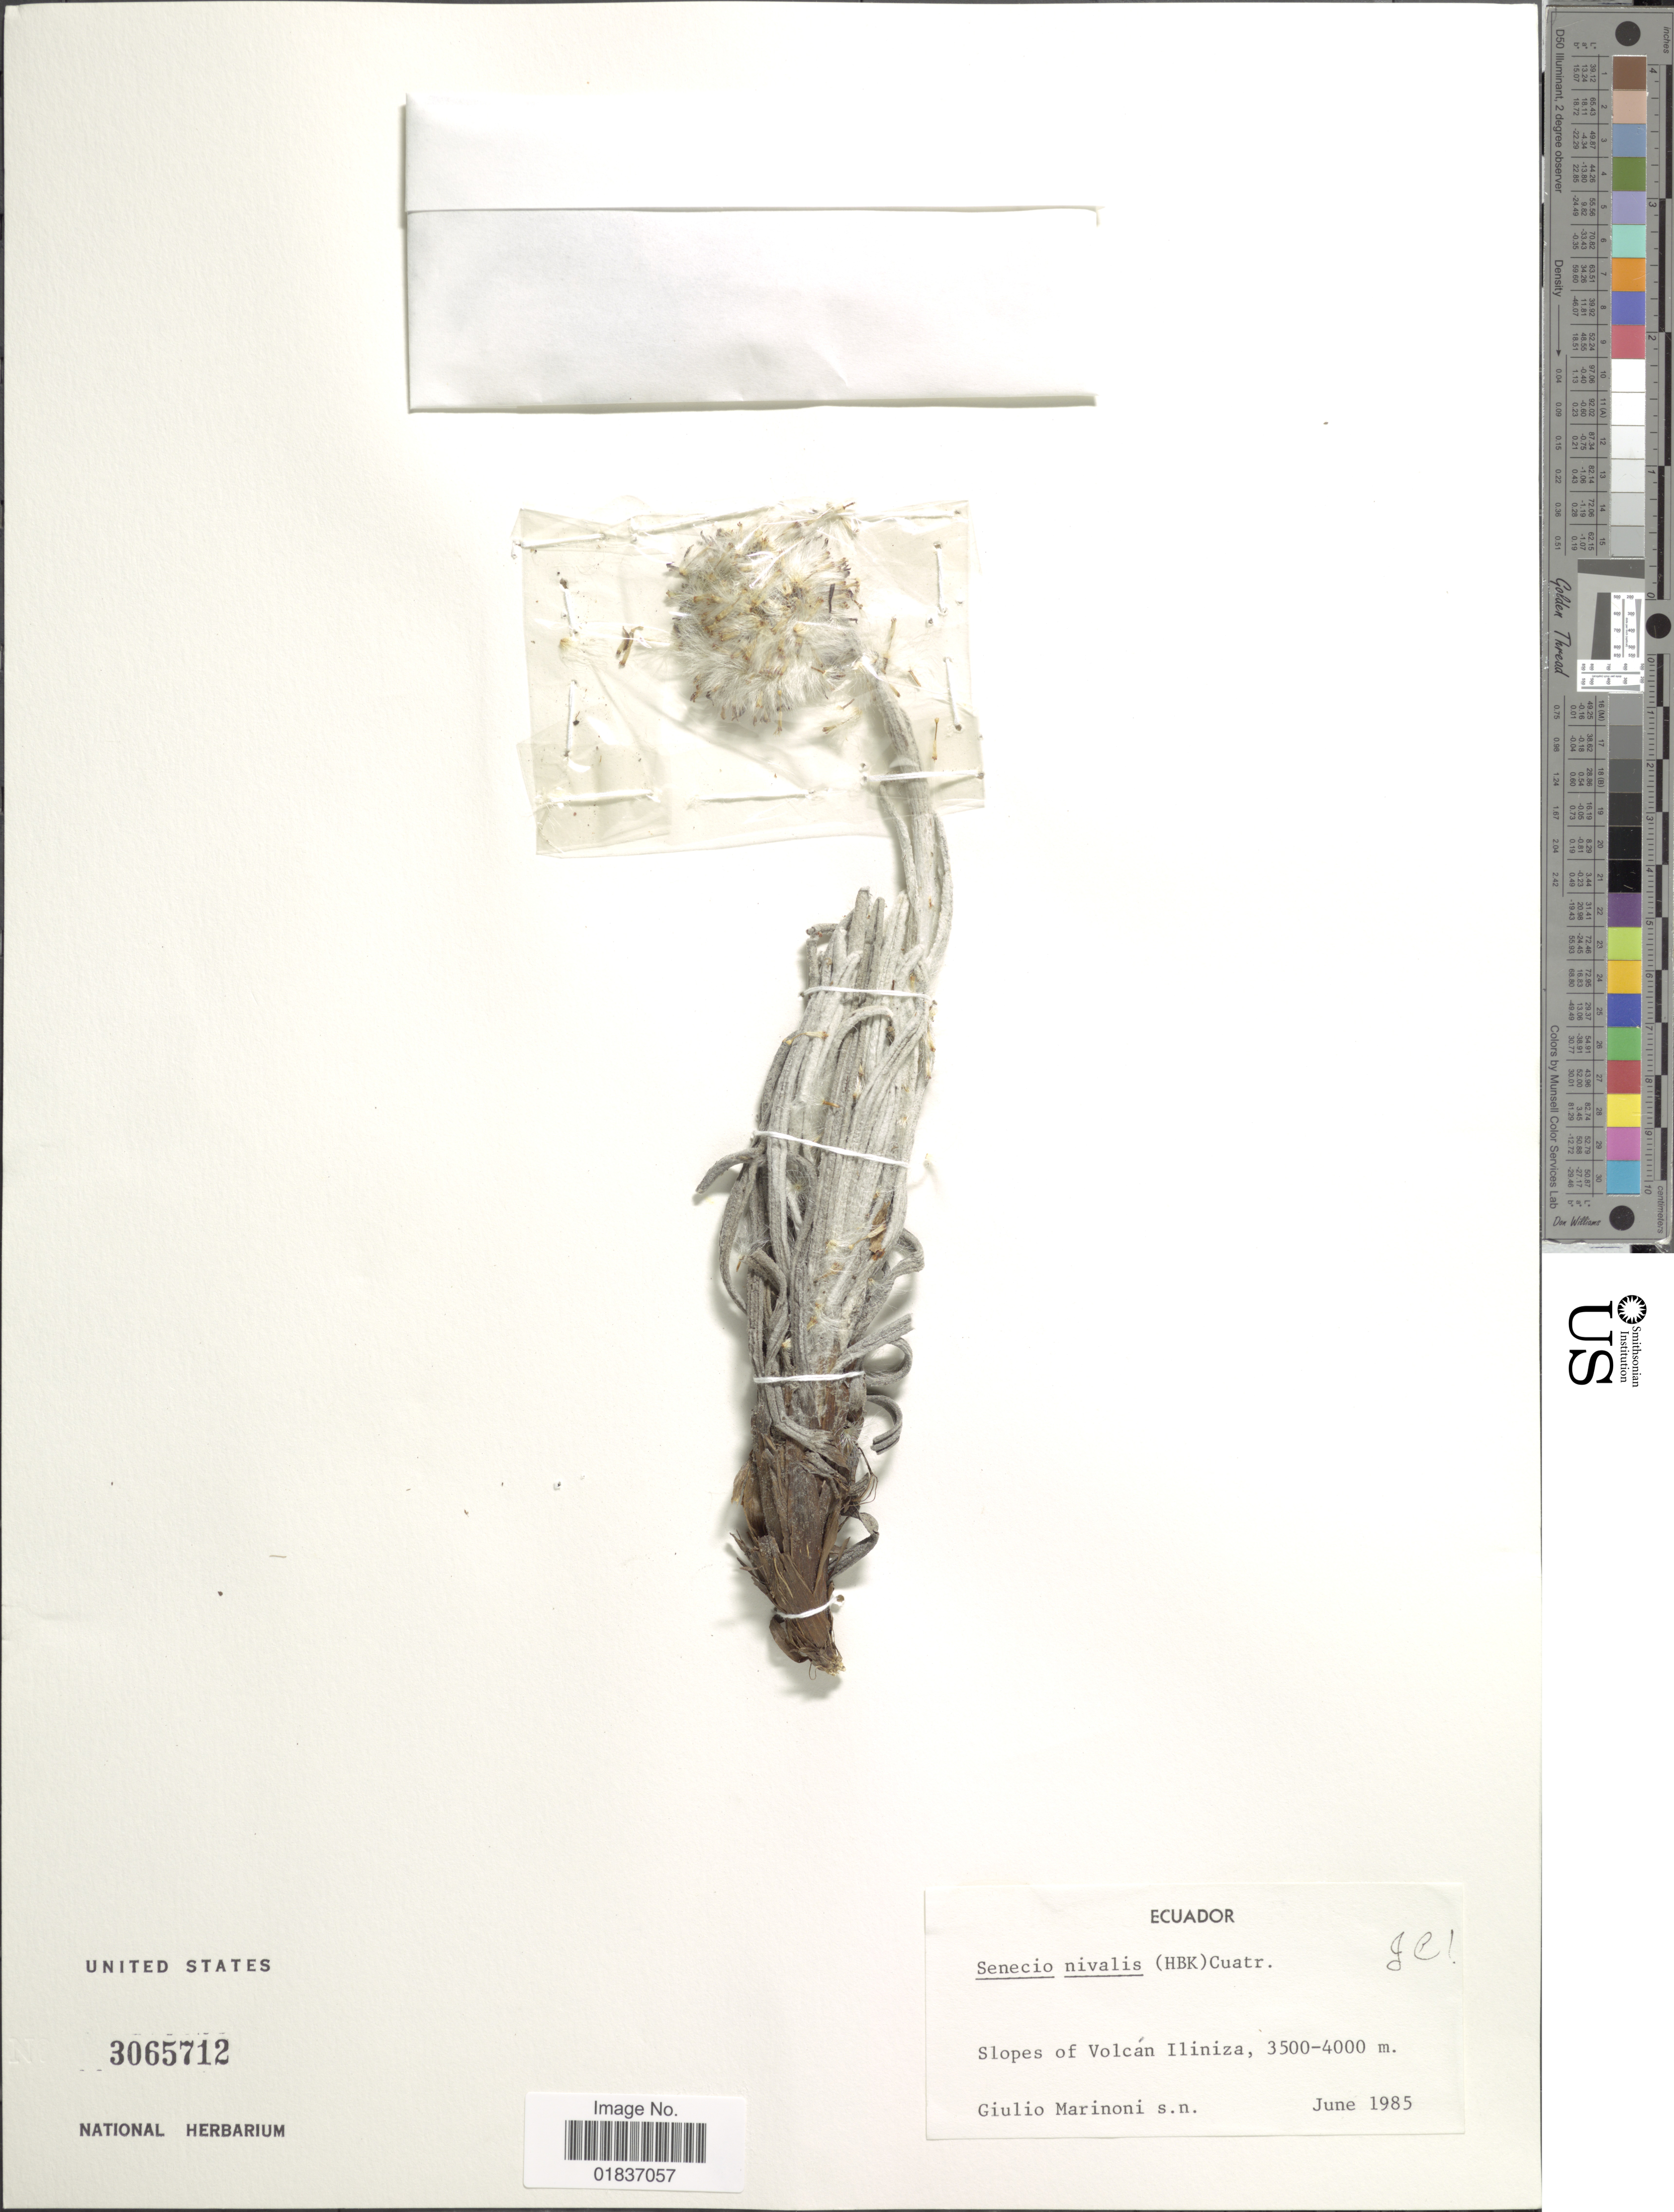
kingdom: Plantae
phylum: Tracheophyta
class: Magnoliopsida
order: Asterales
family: Asteraceae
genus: Senecio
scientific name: Senecio nivalis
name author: (Kunth) Cuatrec.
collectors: G. Marinoni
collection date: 1985-06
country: Ecuador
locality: Slopes of Vocan Liliniza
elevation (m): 3500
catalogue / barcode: US 3065712